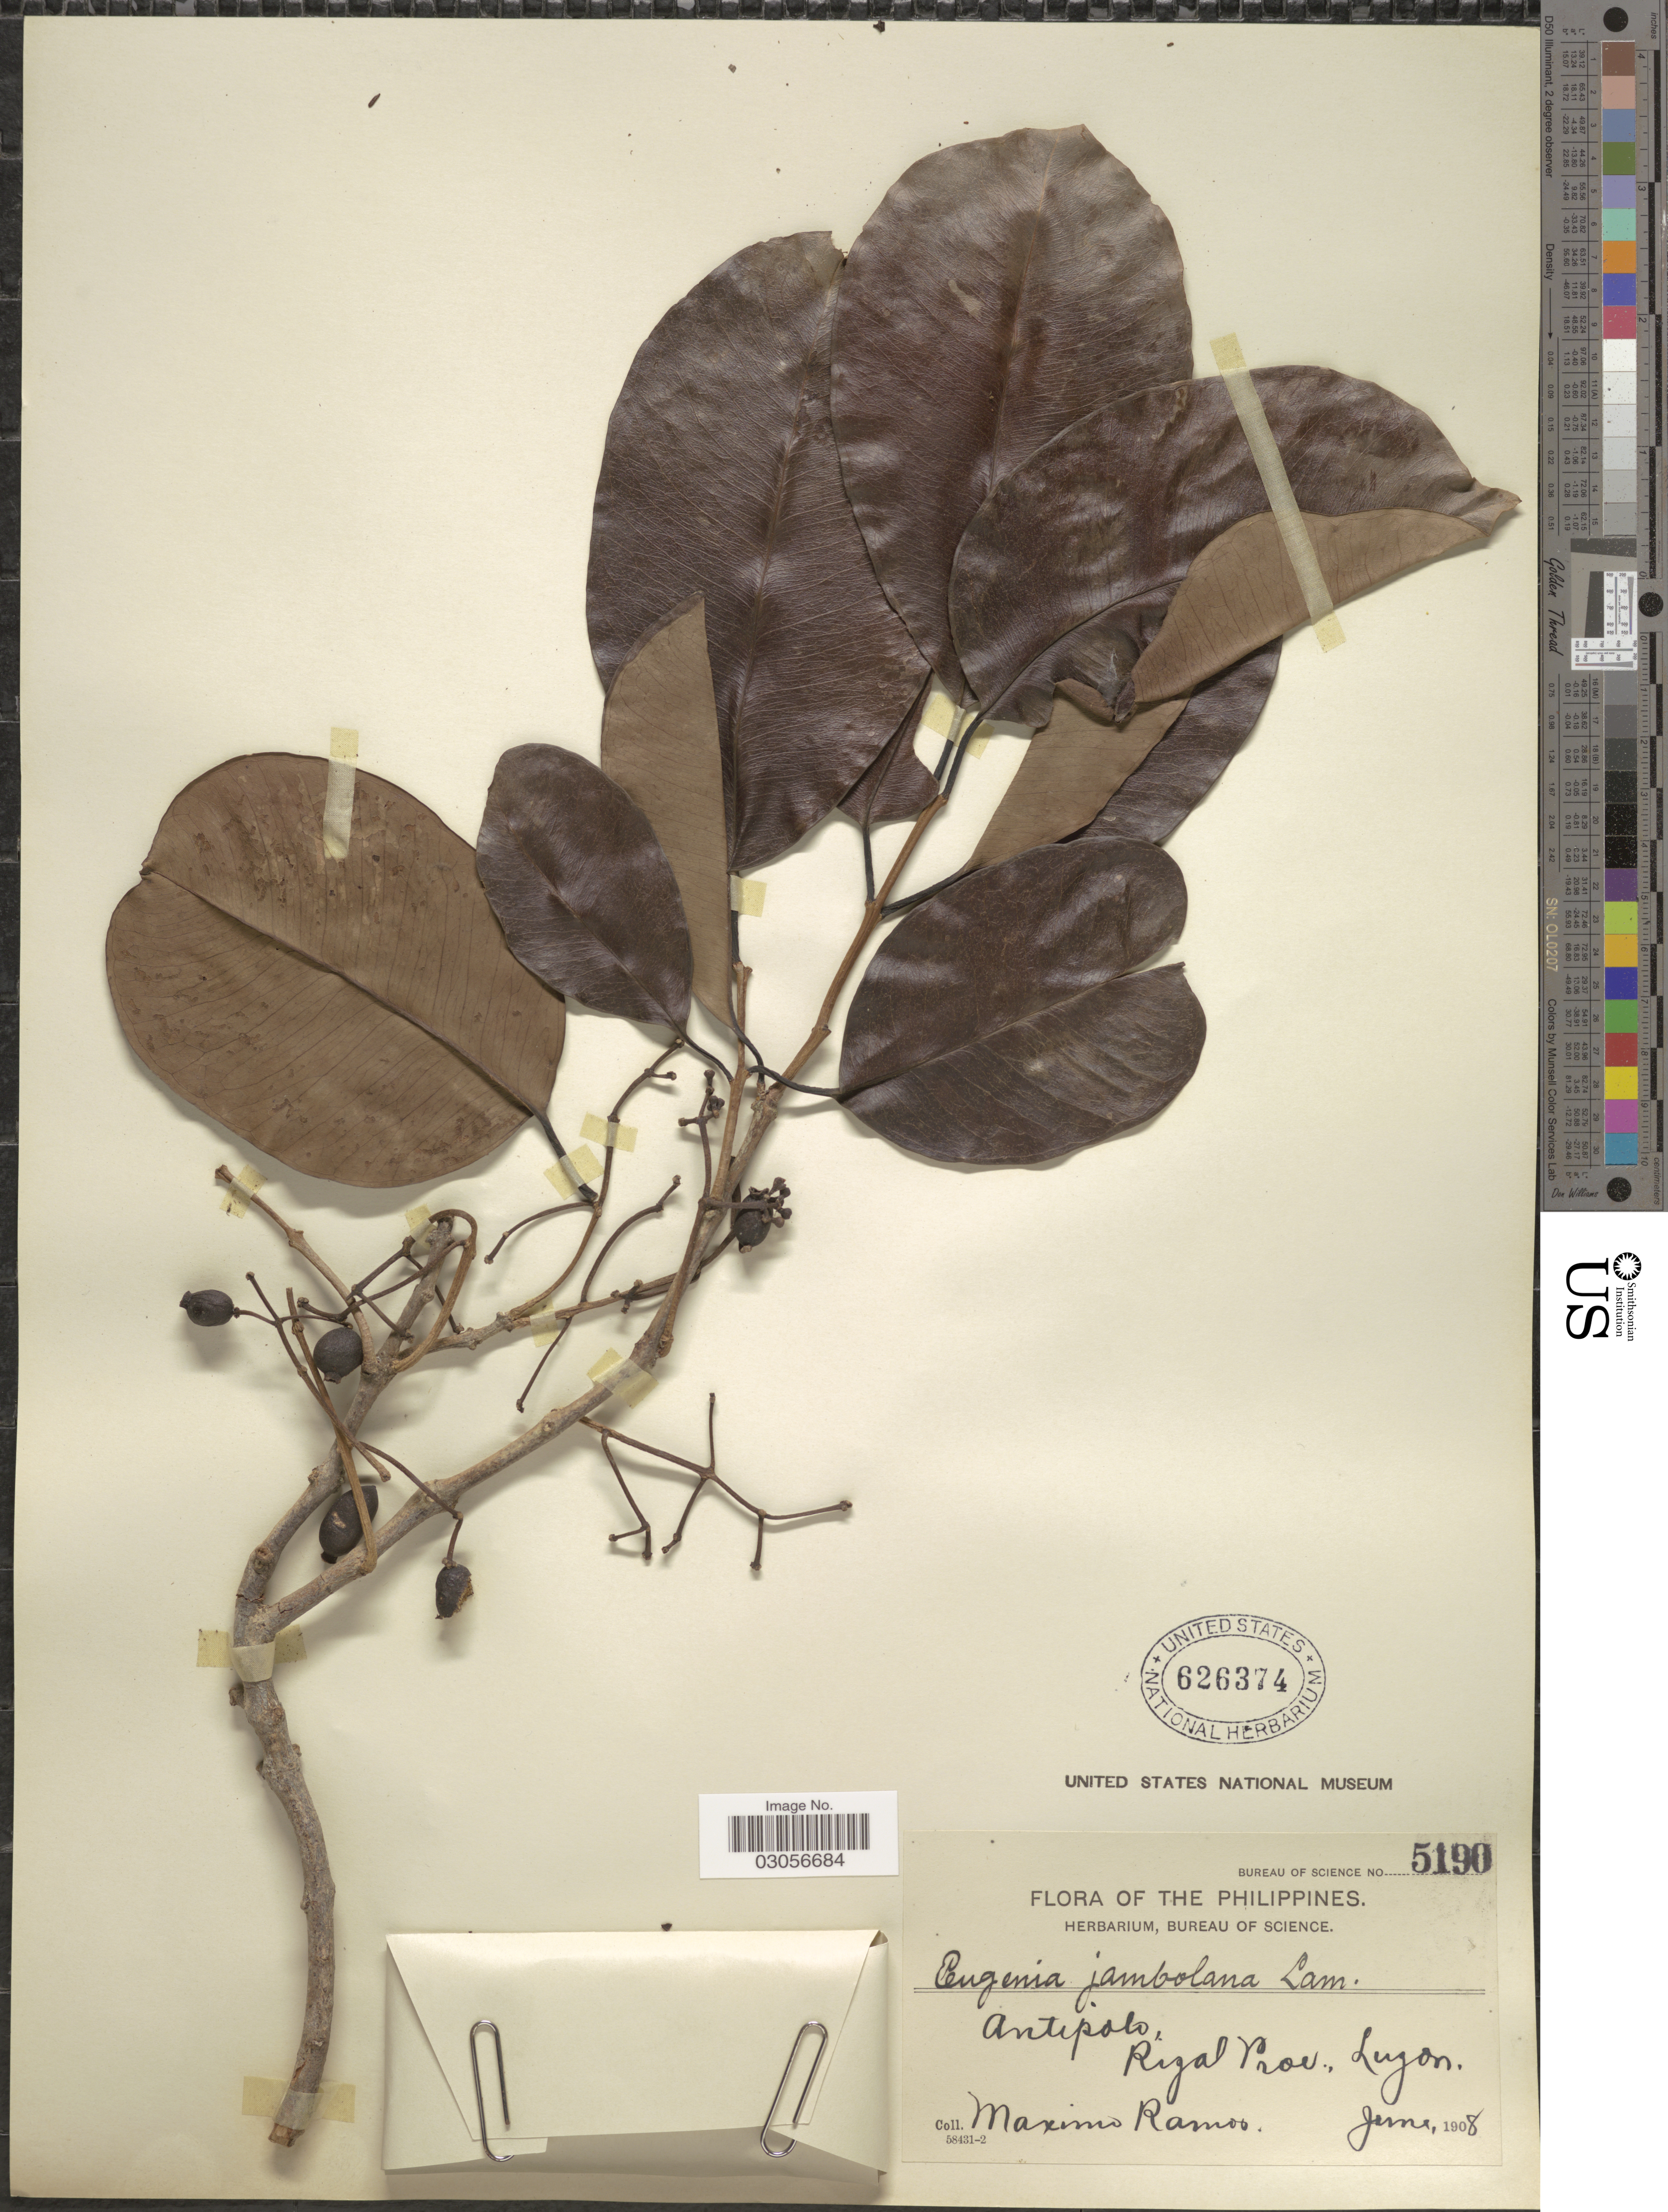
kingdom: Plantae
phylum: Tracheophyta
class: Magnoliopsida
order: Myrtales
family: Myrtaceae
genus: Syzygium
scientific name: Syzygium cumini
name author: (L.) Skeels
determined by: Strong, Mark T., (BOT), Smithsonian Institution - National Museum of Natural History (UNITED STATES)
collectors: M. Ramos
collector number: Bureau of Science 5190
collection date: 1908-06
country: Philippines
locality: Antipolo. Rizal Prov., Luzon.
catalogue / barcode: US 626374